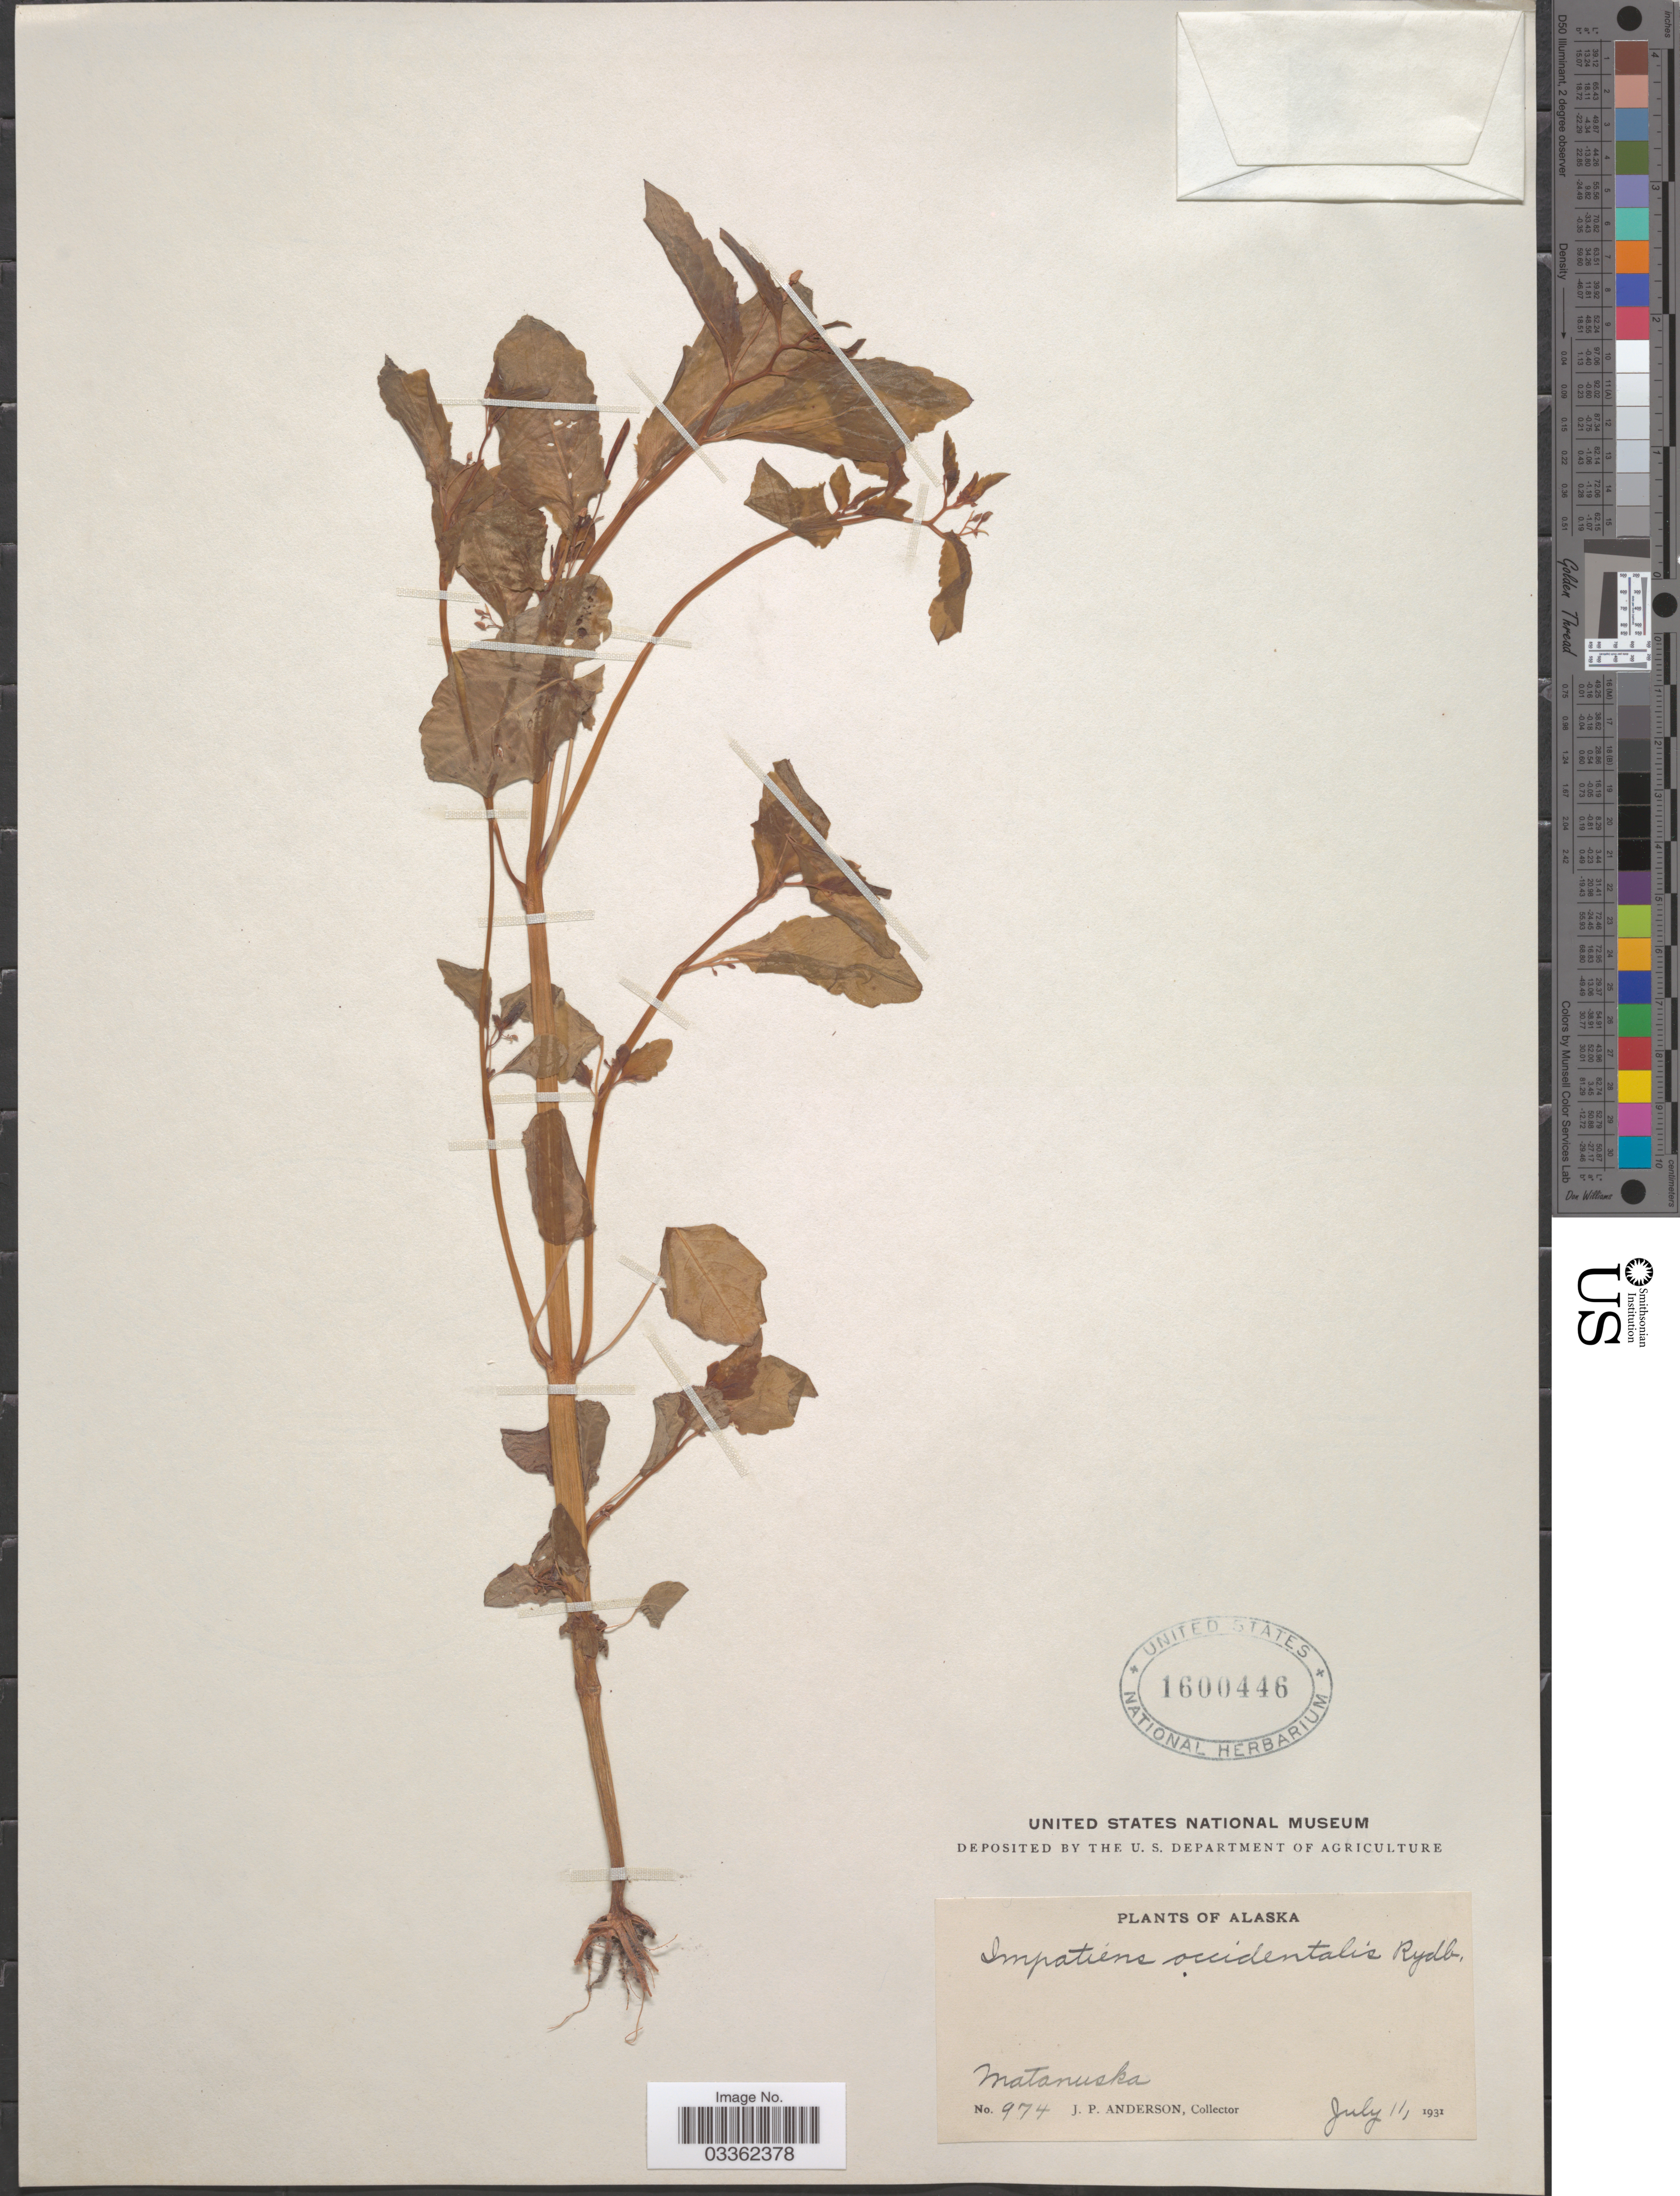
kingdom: Plantae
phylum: Tracheophyta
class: Magnoliopsida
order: Ericales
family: Balsaminaceae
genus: Impatiens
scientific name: Impatiens noli-tangere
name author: L.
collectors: J. P. Anderson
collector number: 974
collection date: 1931-07-11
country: United States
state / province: Alaska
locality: Matanuska.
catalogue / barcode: US 1600446